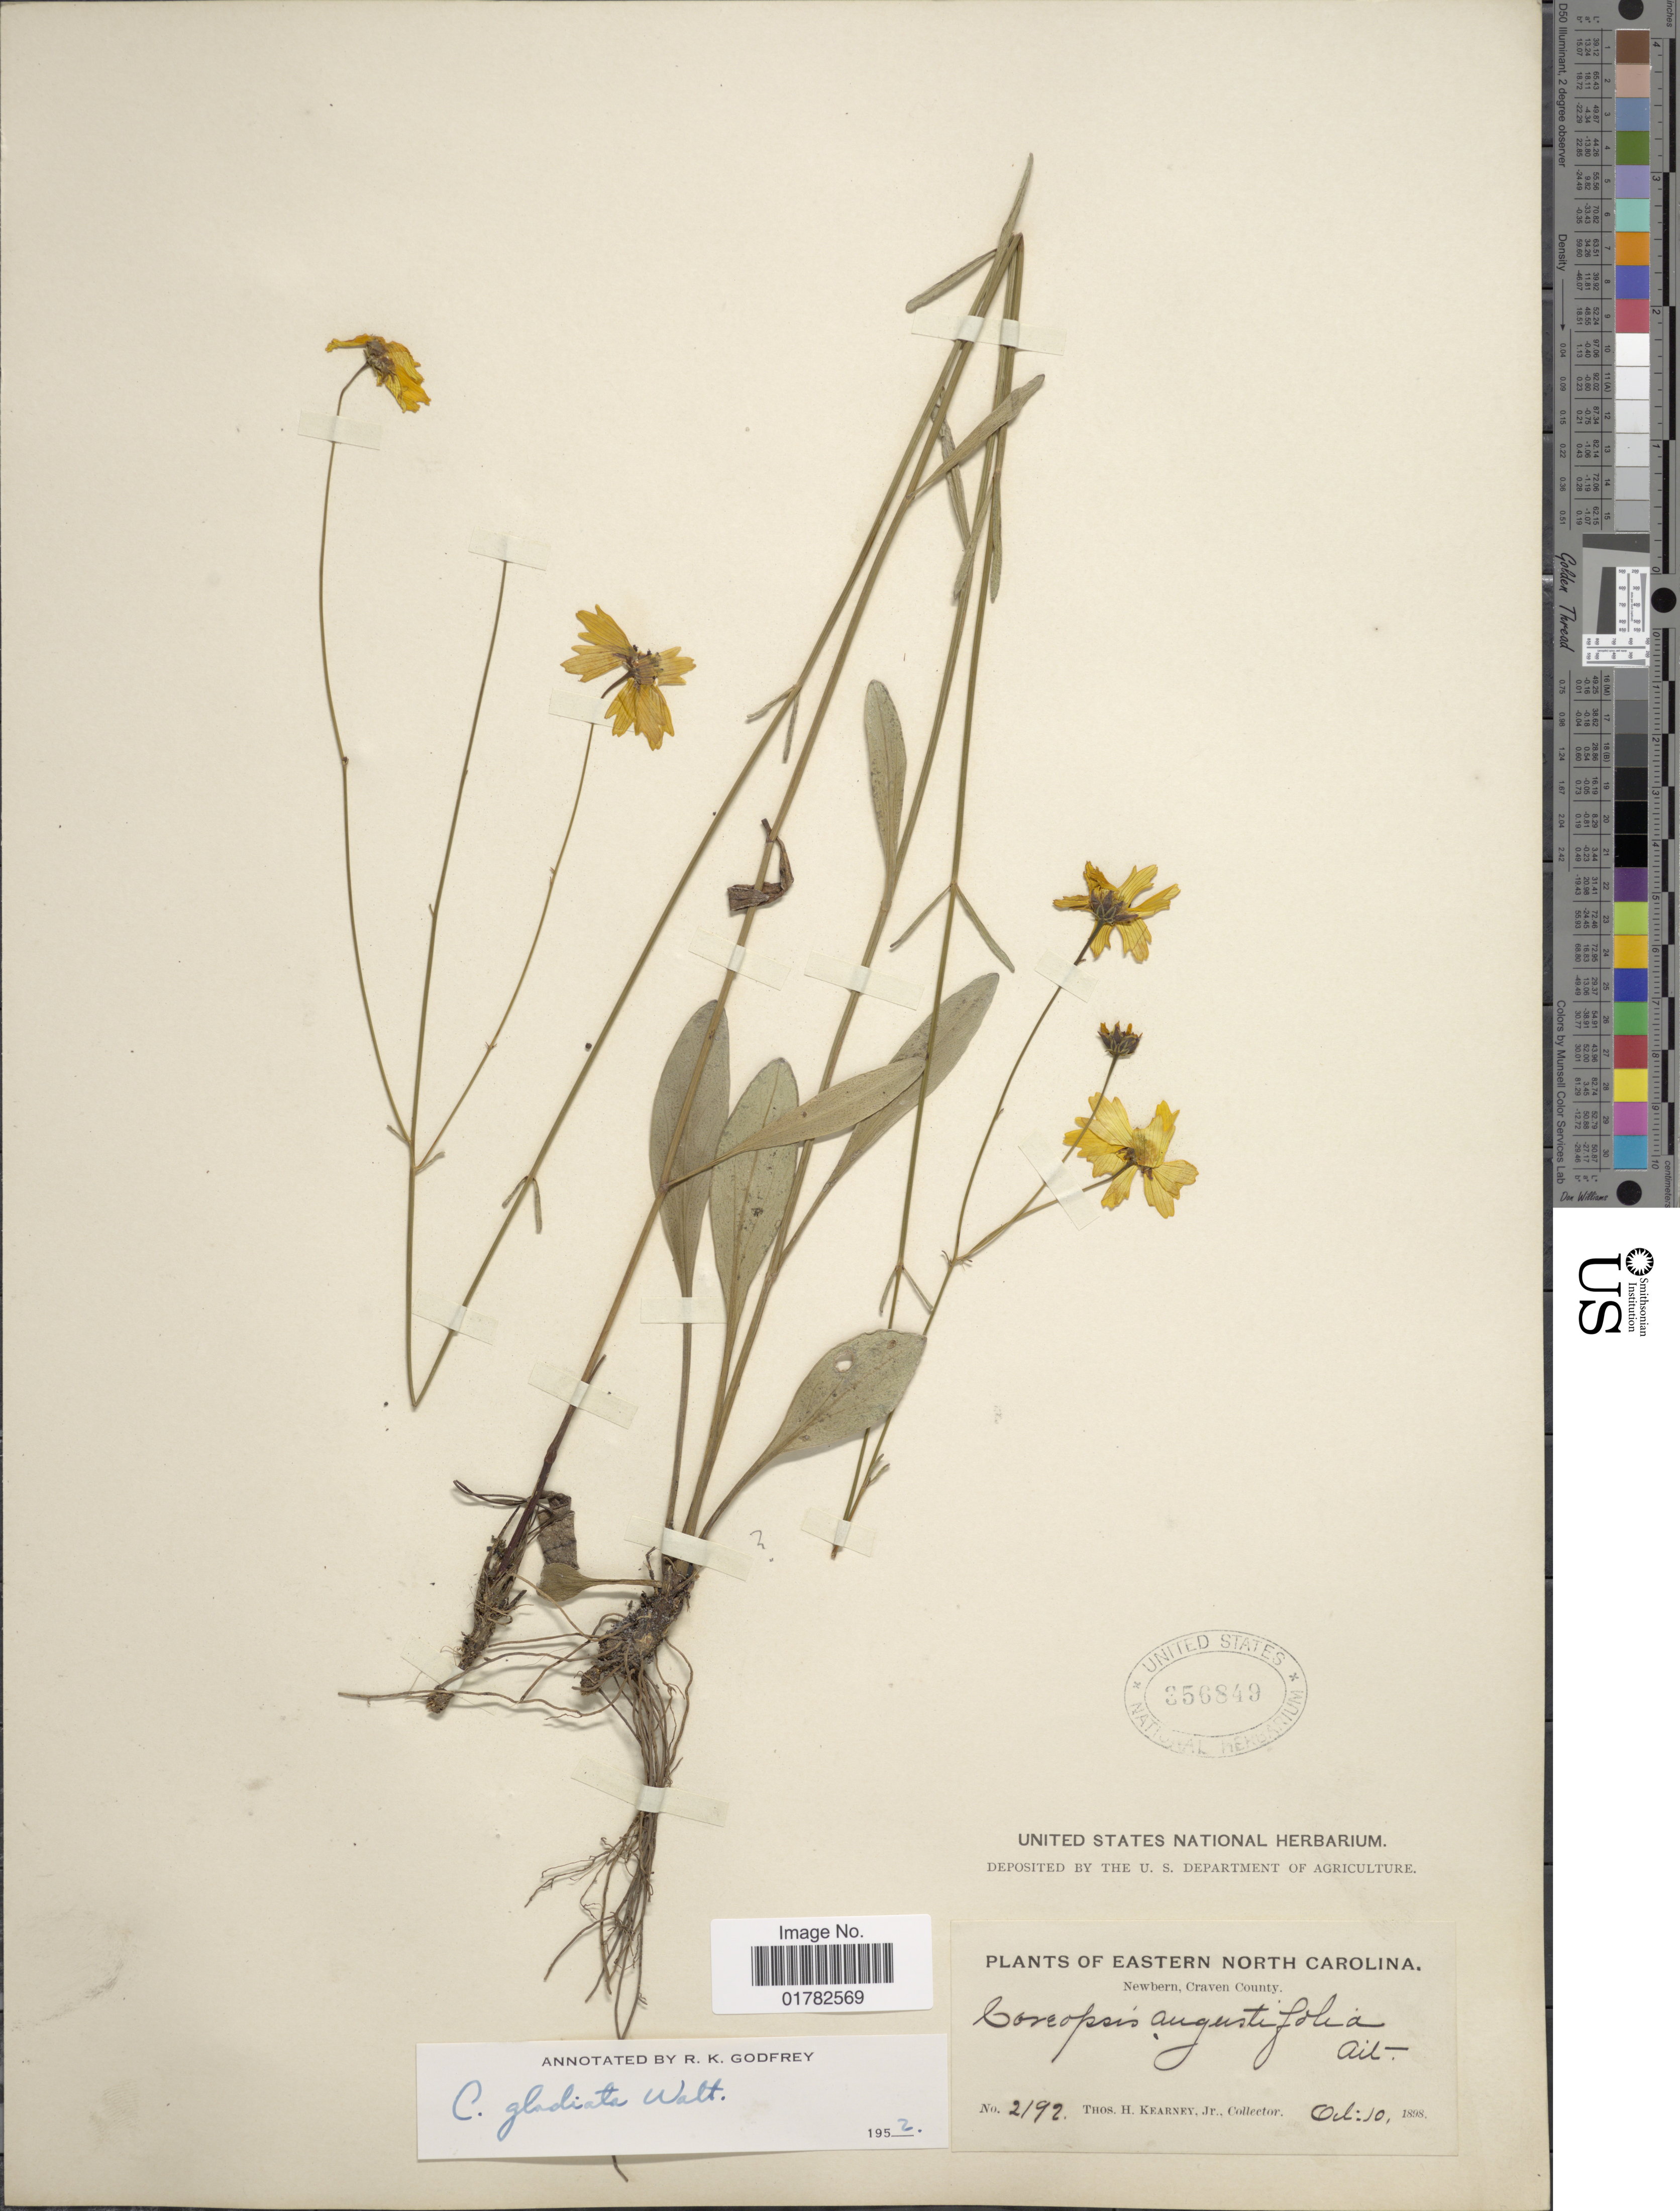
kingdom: Plantae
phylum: Tracheophyta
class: Magnoliopsida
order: Asterales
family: Asteraceae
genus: Coreopsis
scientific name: Coreopsis gladiata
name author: Walter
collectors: T. H. Kearney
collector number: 2192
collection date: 1898-10-10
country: United States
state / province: North Carolina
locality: Eastern North Carolina, Newbern, Craven County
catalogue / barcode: US 356849